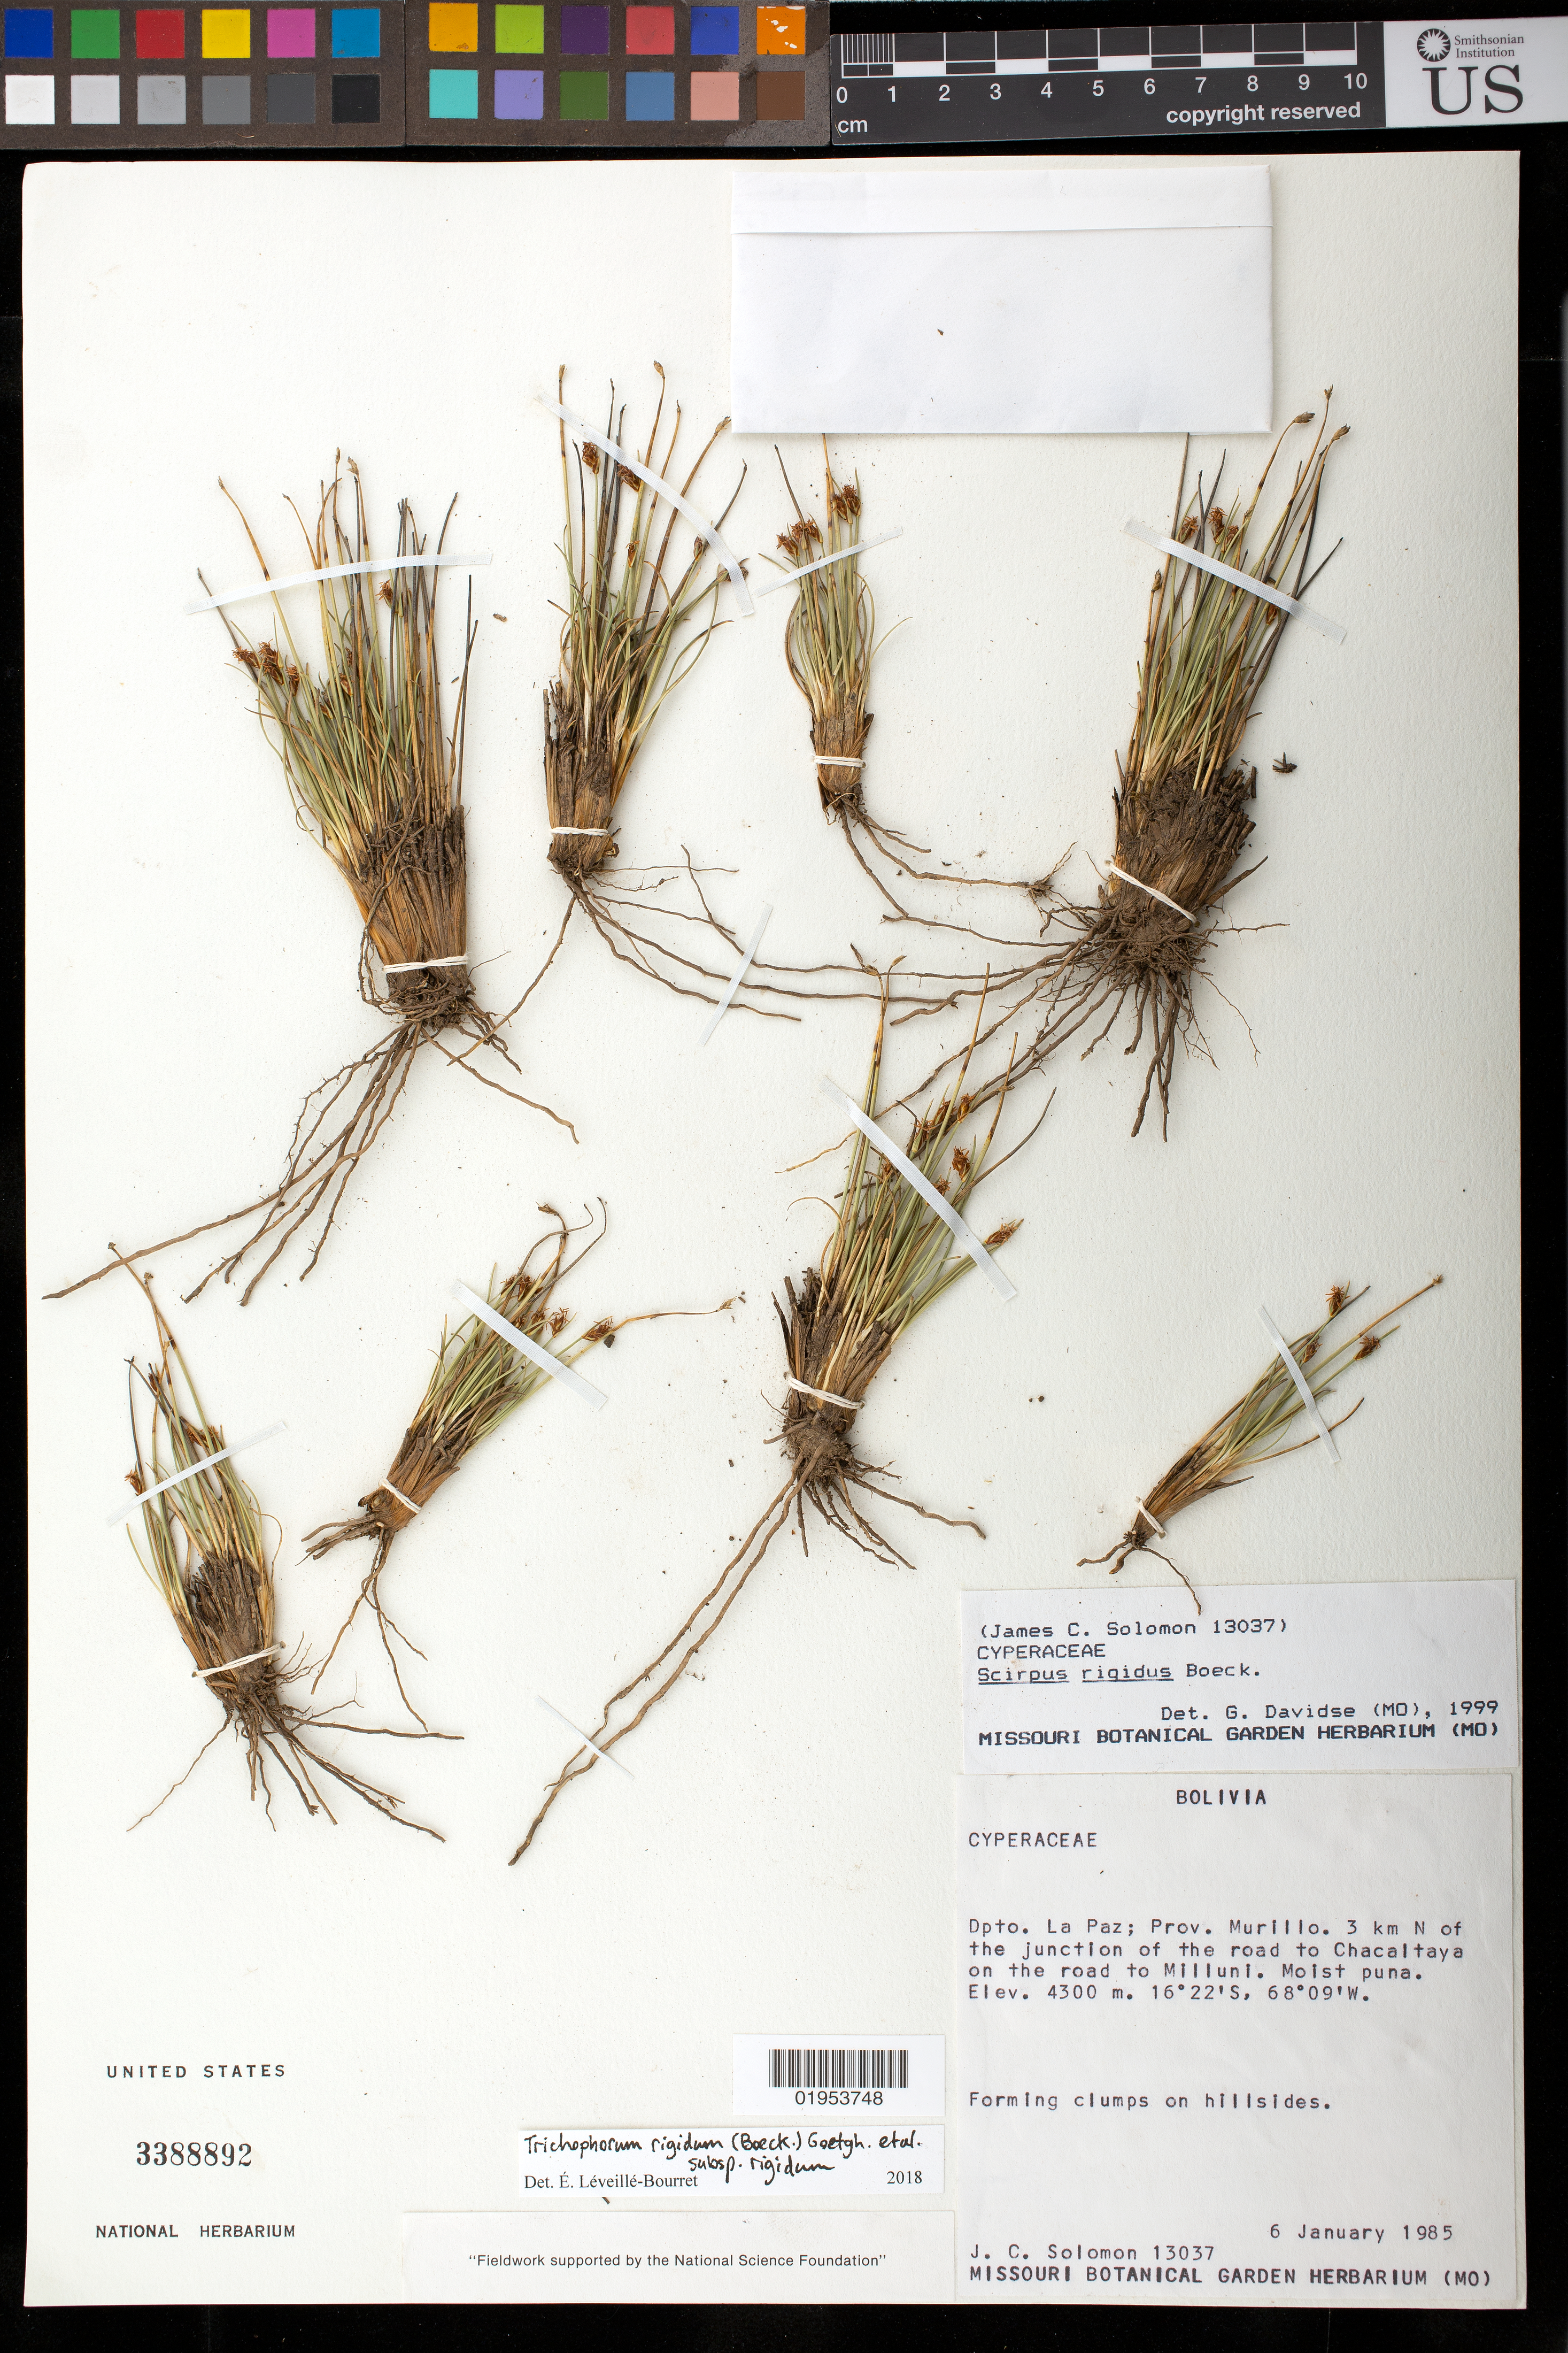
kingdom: Plantae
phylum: Tracheophyta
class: Liliopsida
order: Poales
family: Cyperaceae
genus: Trichophorum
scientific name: Trichophorum rigidum subsp. rigidum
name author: (Steud.) Goetgh. et al.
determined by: Léveillé-Bourret, E.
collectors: J. C. Solomon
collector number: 13037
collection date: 1985-01-06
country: Bolivia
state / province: La Paz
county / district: Murillo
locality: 3 km N of the junction of the road to Chacaltaya on the road to Milluni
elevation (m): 4300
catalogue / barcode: US 3388892